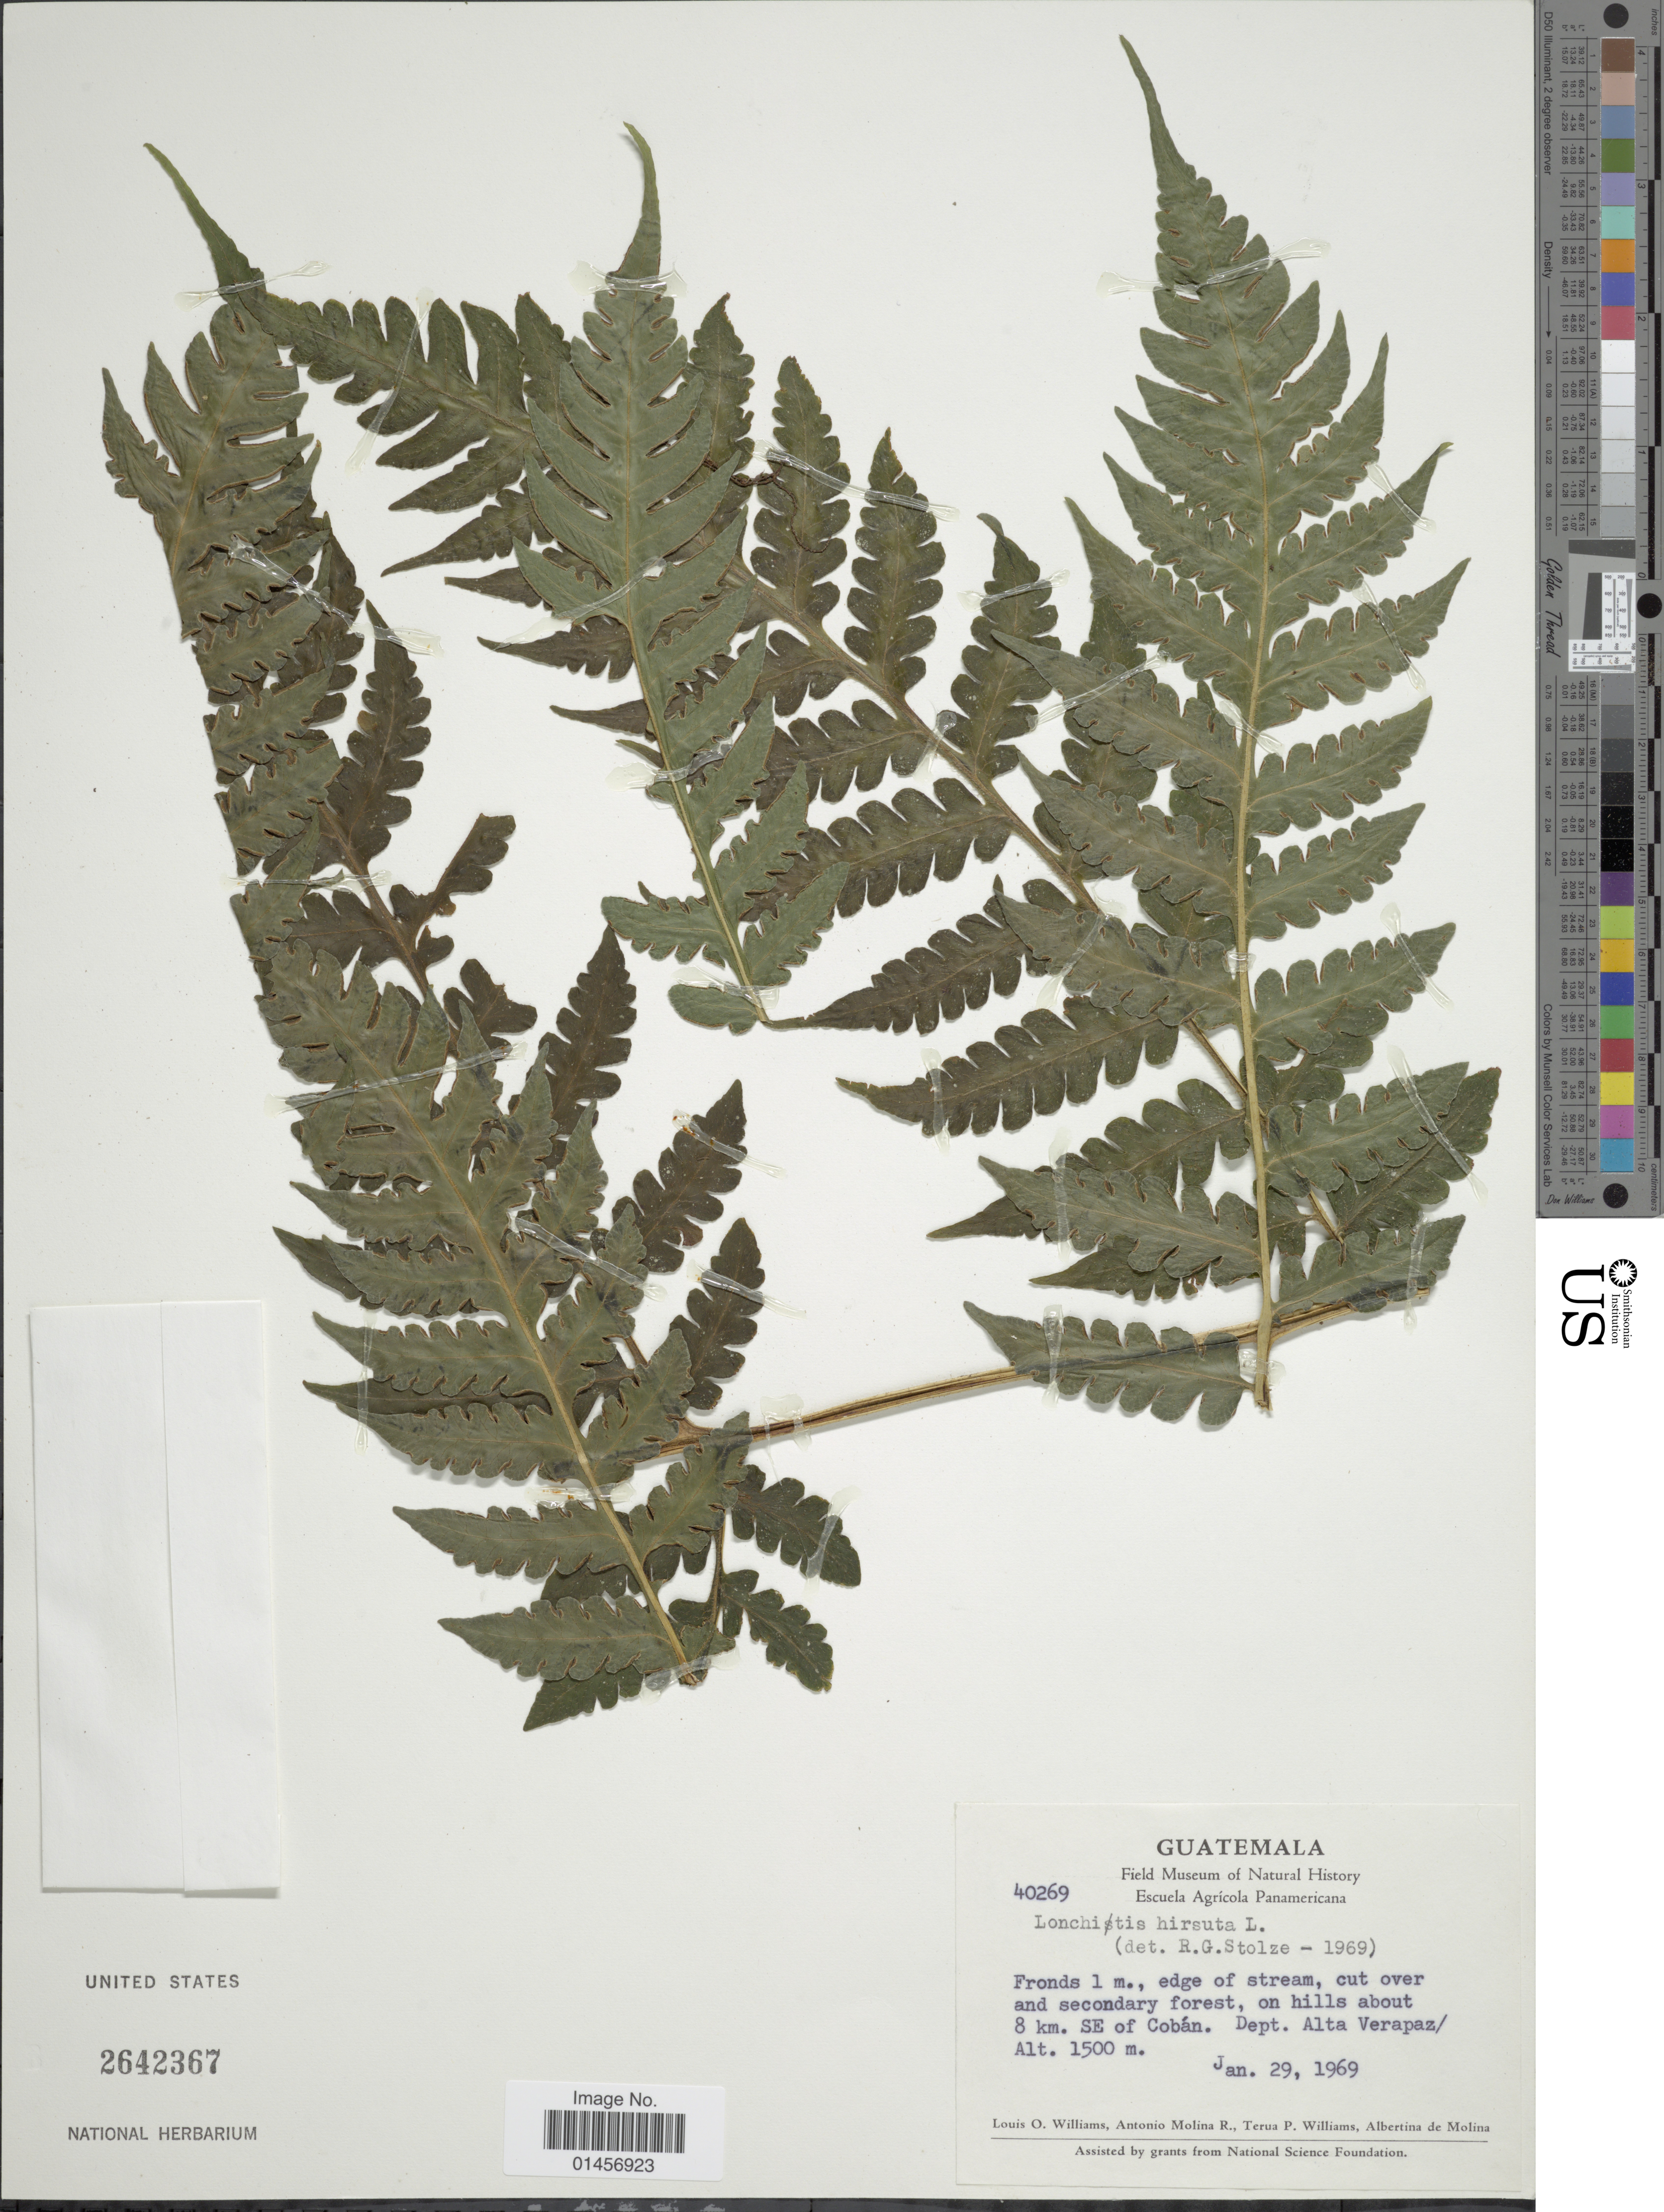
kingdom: Plantae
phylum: Tracheophyta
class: Polypodiopsida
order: Polypodiales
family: Lonchitidaceae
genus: Lonchitis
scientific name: Lonchitis hirsuta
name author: L.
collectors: L. O. Williams, A. Molina R., T. P. Williams & A. R. Molina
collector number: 40269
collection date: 1969-01-29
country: Guatemala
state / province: Alta Verapaz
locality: Guatemala, Fronds 1m,. edge of stream, cut over and secondary forest, on hills about 8 km. SE of Coban. Dept. Alta Verapaz.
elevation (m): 1500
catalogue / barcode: US 2642367